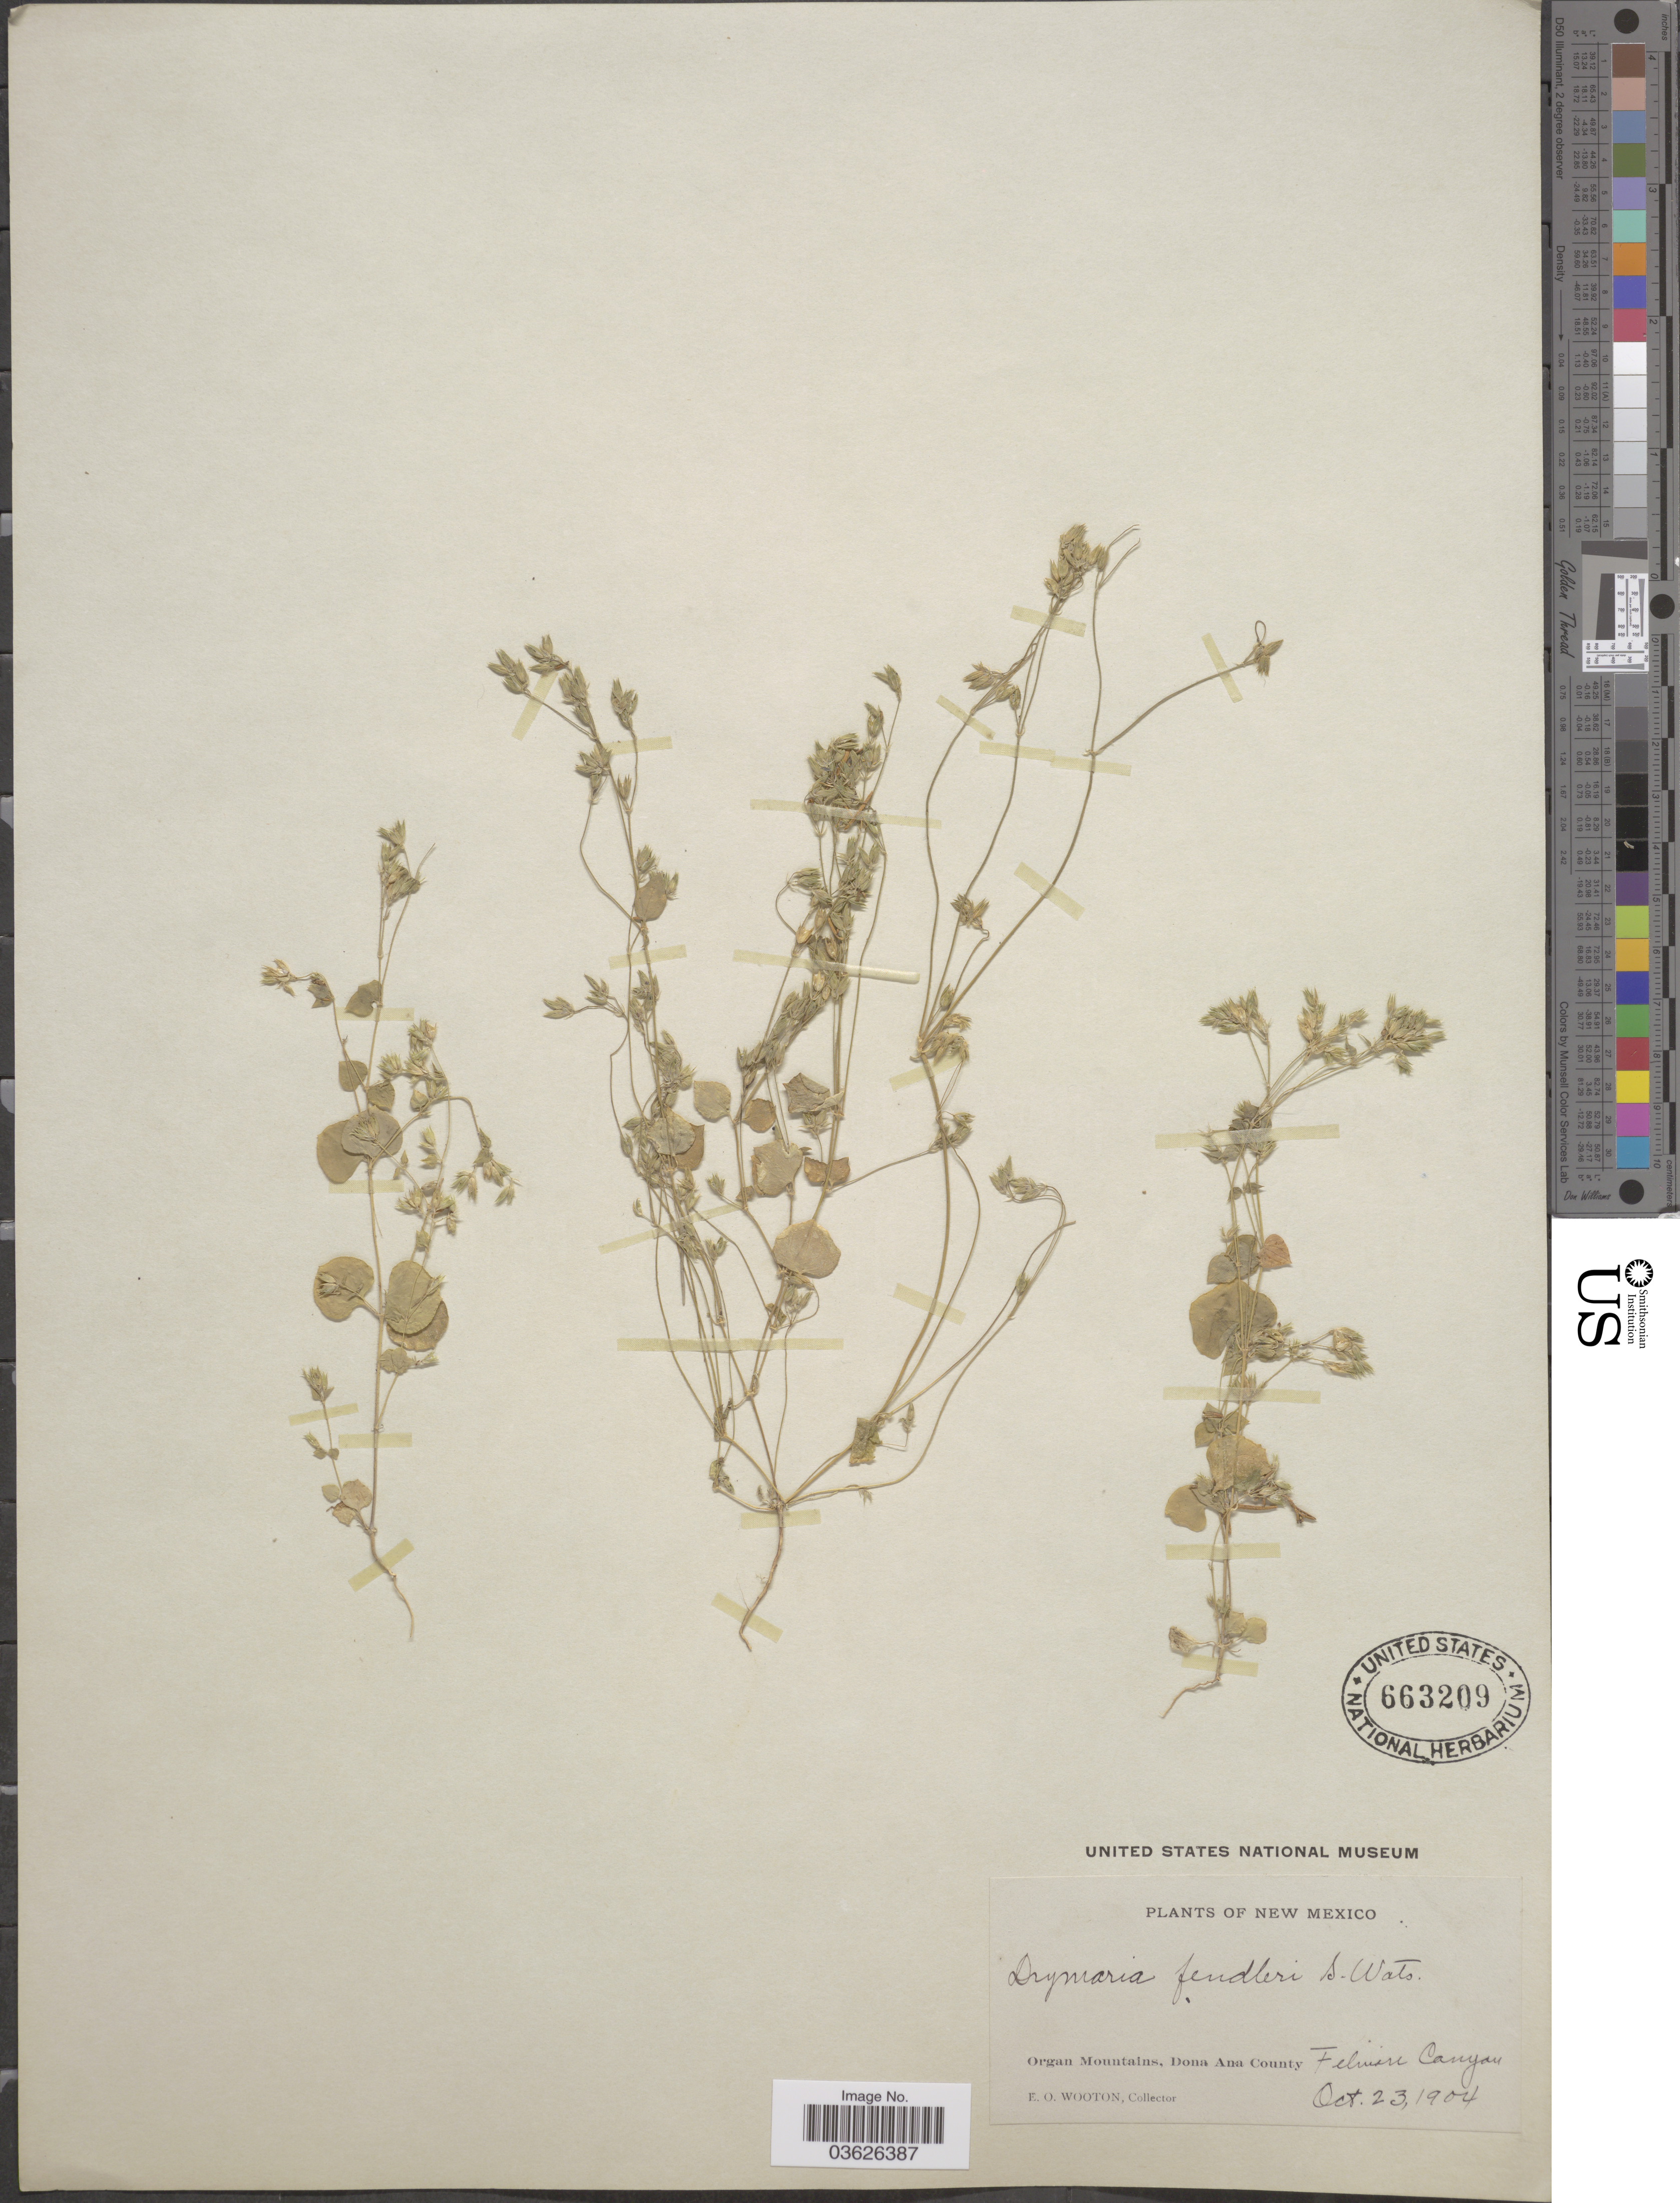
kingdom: Plantae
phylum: Tracheophyta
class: Magnoliopsida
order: Caryophyllales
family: Caryophyllaceae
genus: Drymaria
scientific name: Drymaria fendleri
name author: S. Watson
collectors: E. O. Wooton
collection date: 1904-10-23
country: United States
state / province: New Mexico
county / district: Dona Ana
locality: Organ Mountains, Dona Ana County. Fillmore Canyon.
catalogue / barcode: US 663209